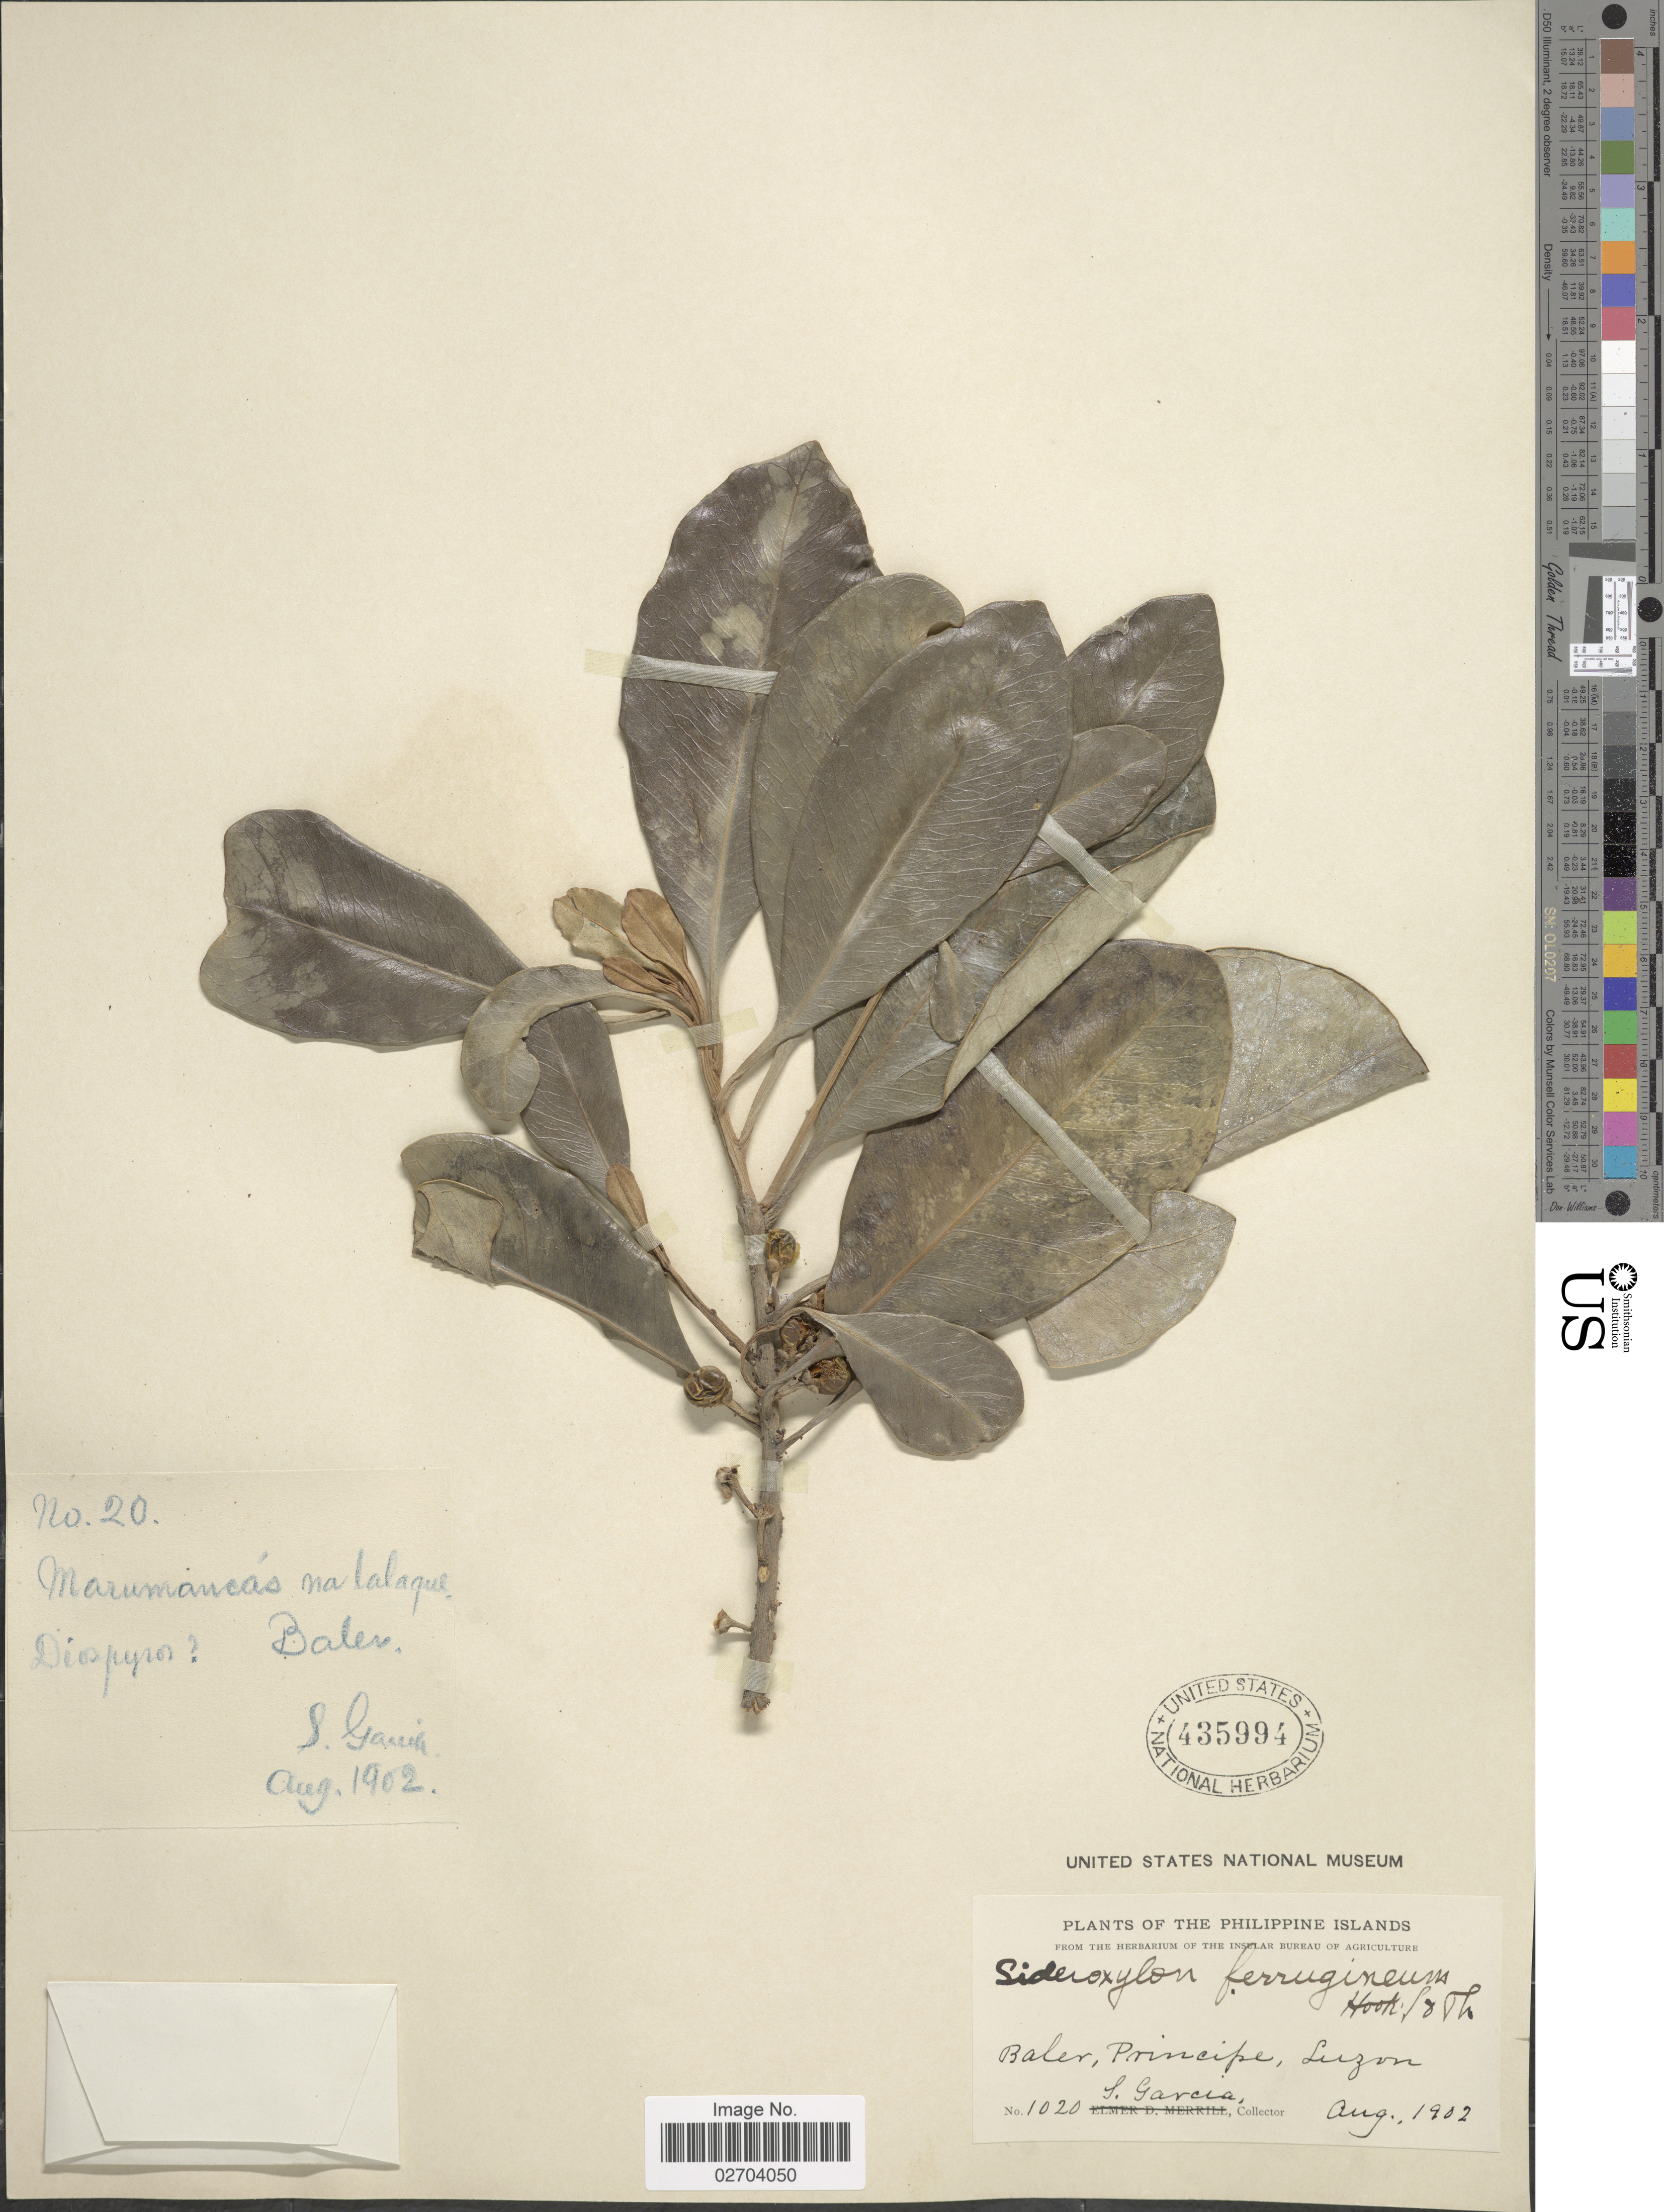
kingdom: Plantae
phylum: Tracheophyta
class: Magnoliopsida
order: Ericales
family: Sapotaceae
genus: Sideroxylon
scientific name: Sideroxylon ferrugineum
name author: Hook. & Arn.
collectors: S. Garcia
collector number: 1020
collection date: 1902-08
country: Philippines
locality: Baler, Principe,Luzon.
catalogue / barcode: US 435994